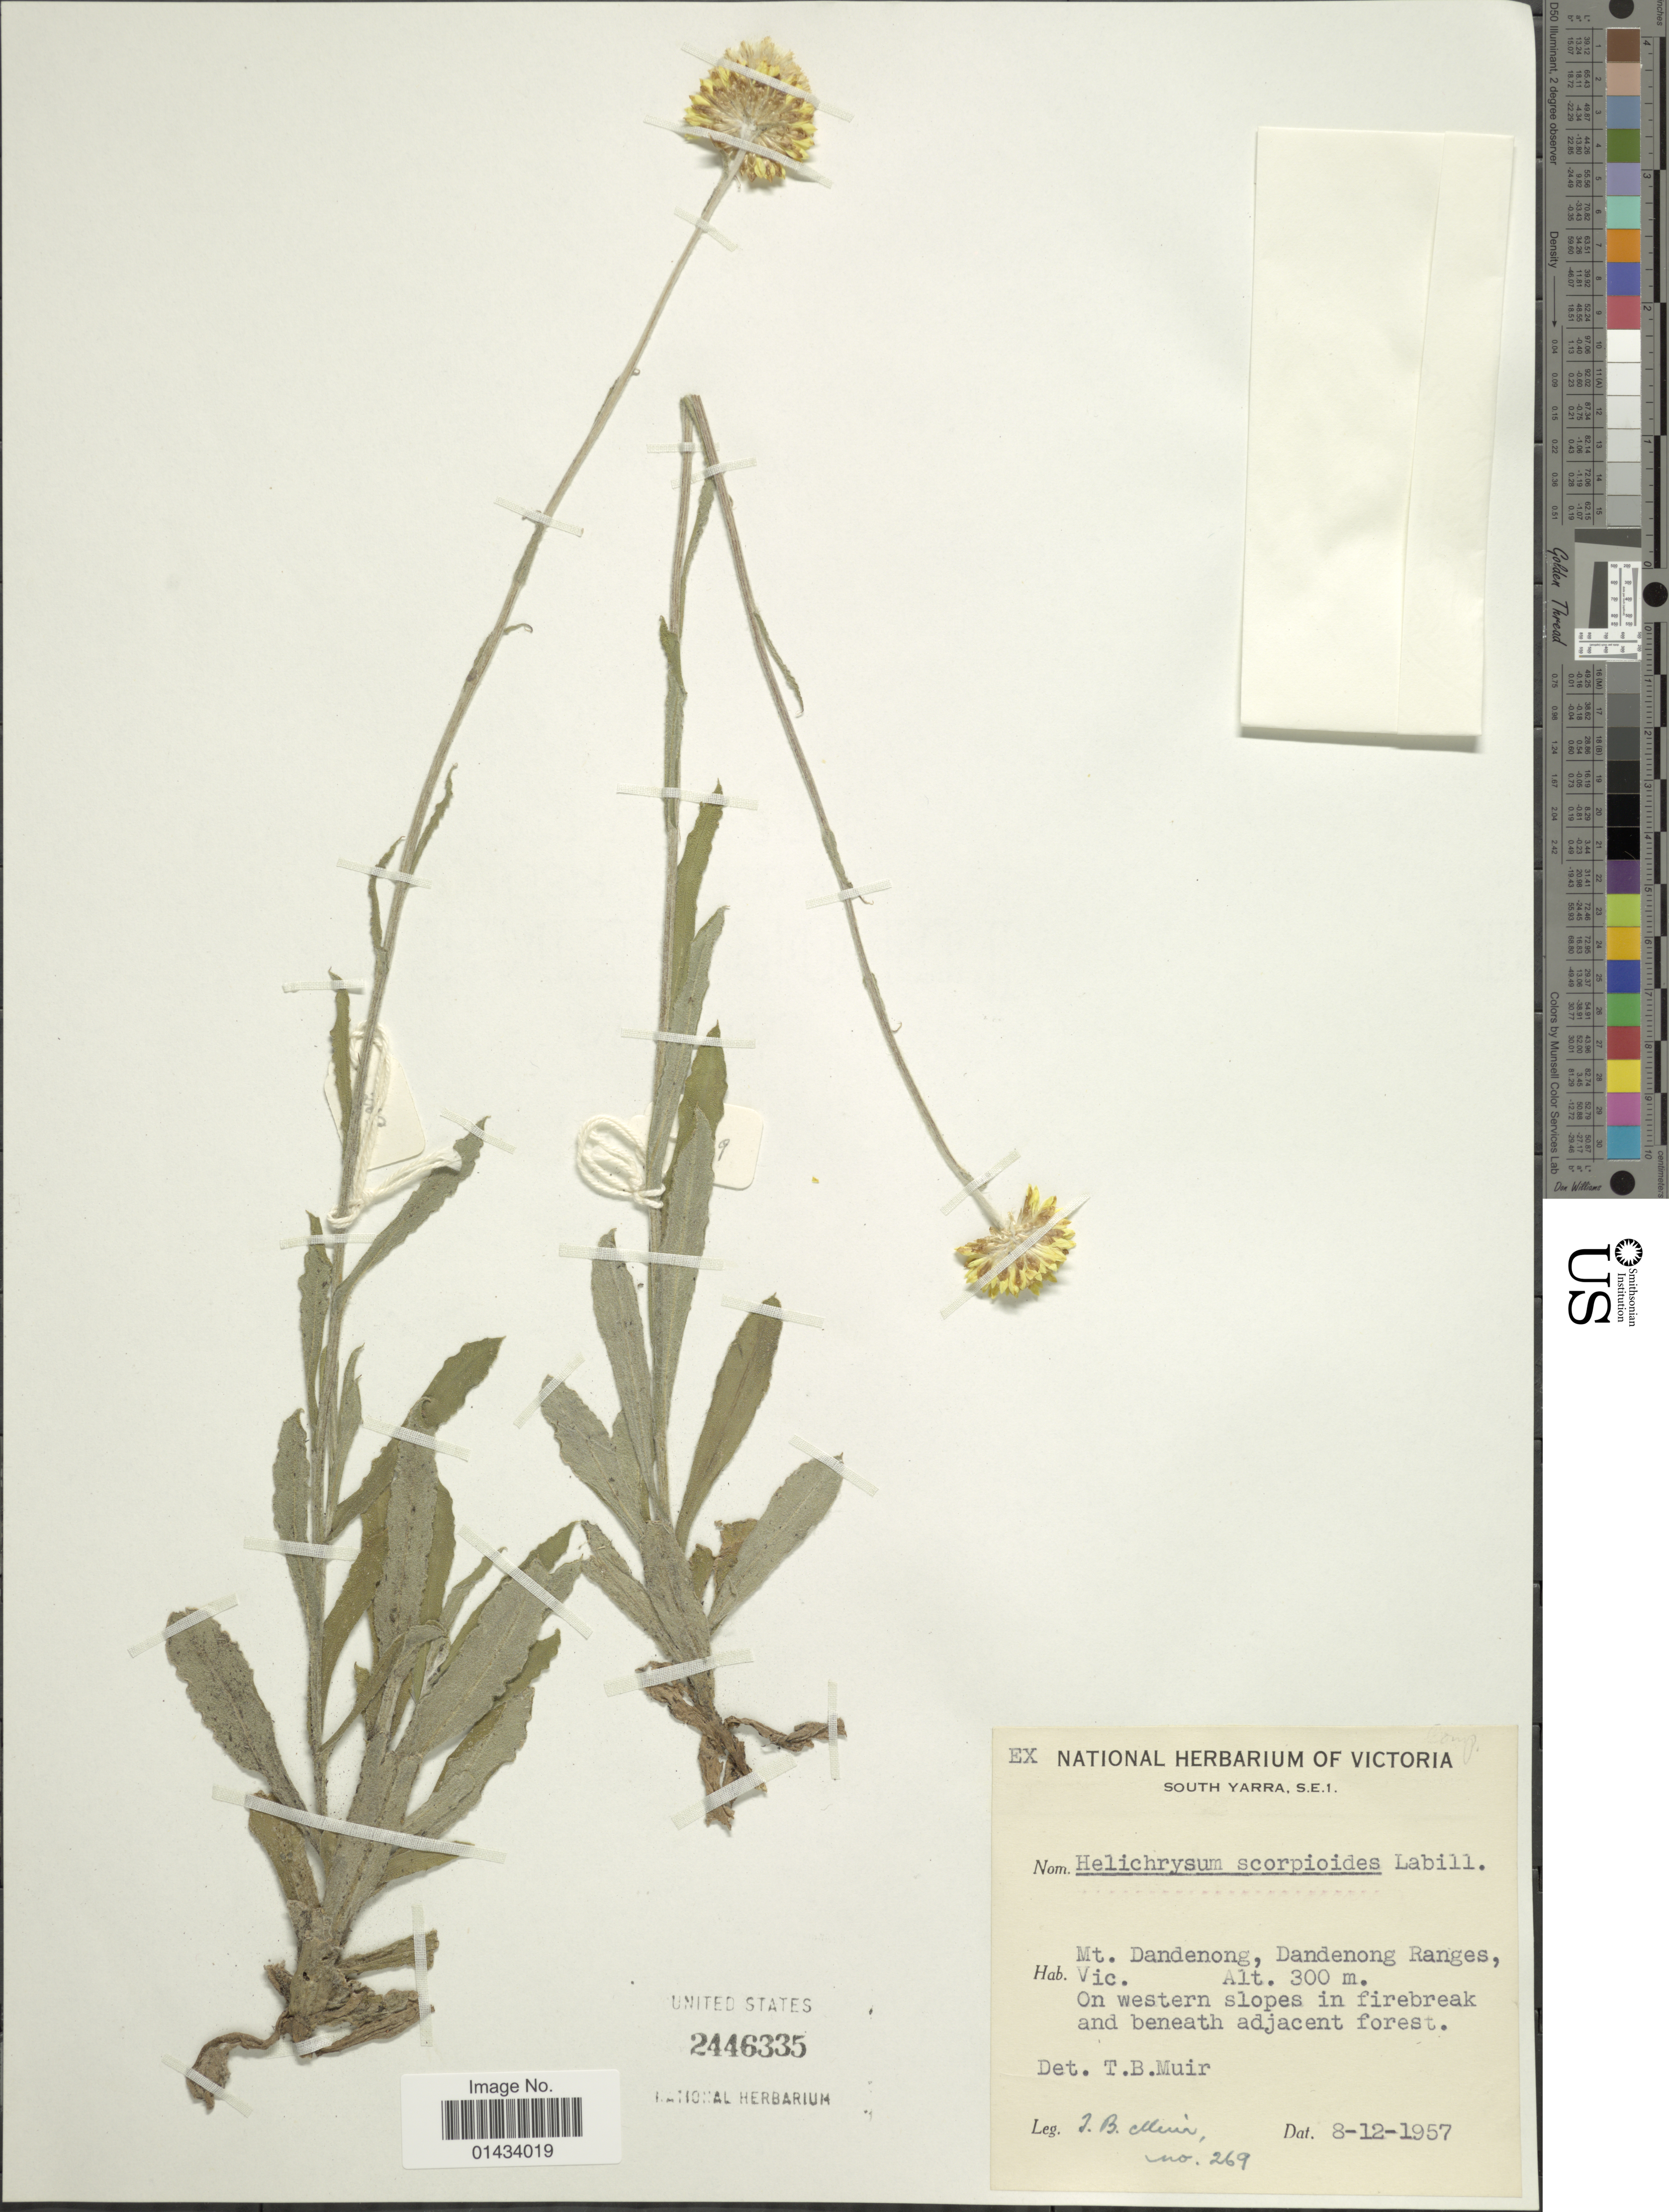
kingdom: Plantae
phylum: Tracheophyta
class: Magnoliopsida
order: Asterales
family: Asteraceae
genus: Coronidium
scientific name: Coronidium scorpioides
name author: (Labill.) Paul G. Wilson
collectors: T. Muir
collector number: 269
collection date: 1957-12-08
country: Australia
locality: Mt. Dandenong, Dandenong Ranges, Vic. on western slopes in firebreak and beneath adjacent forest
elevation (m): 300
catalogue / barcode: US 2446335